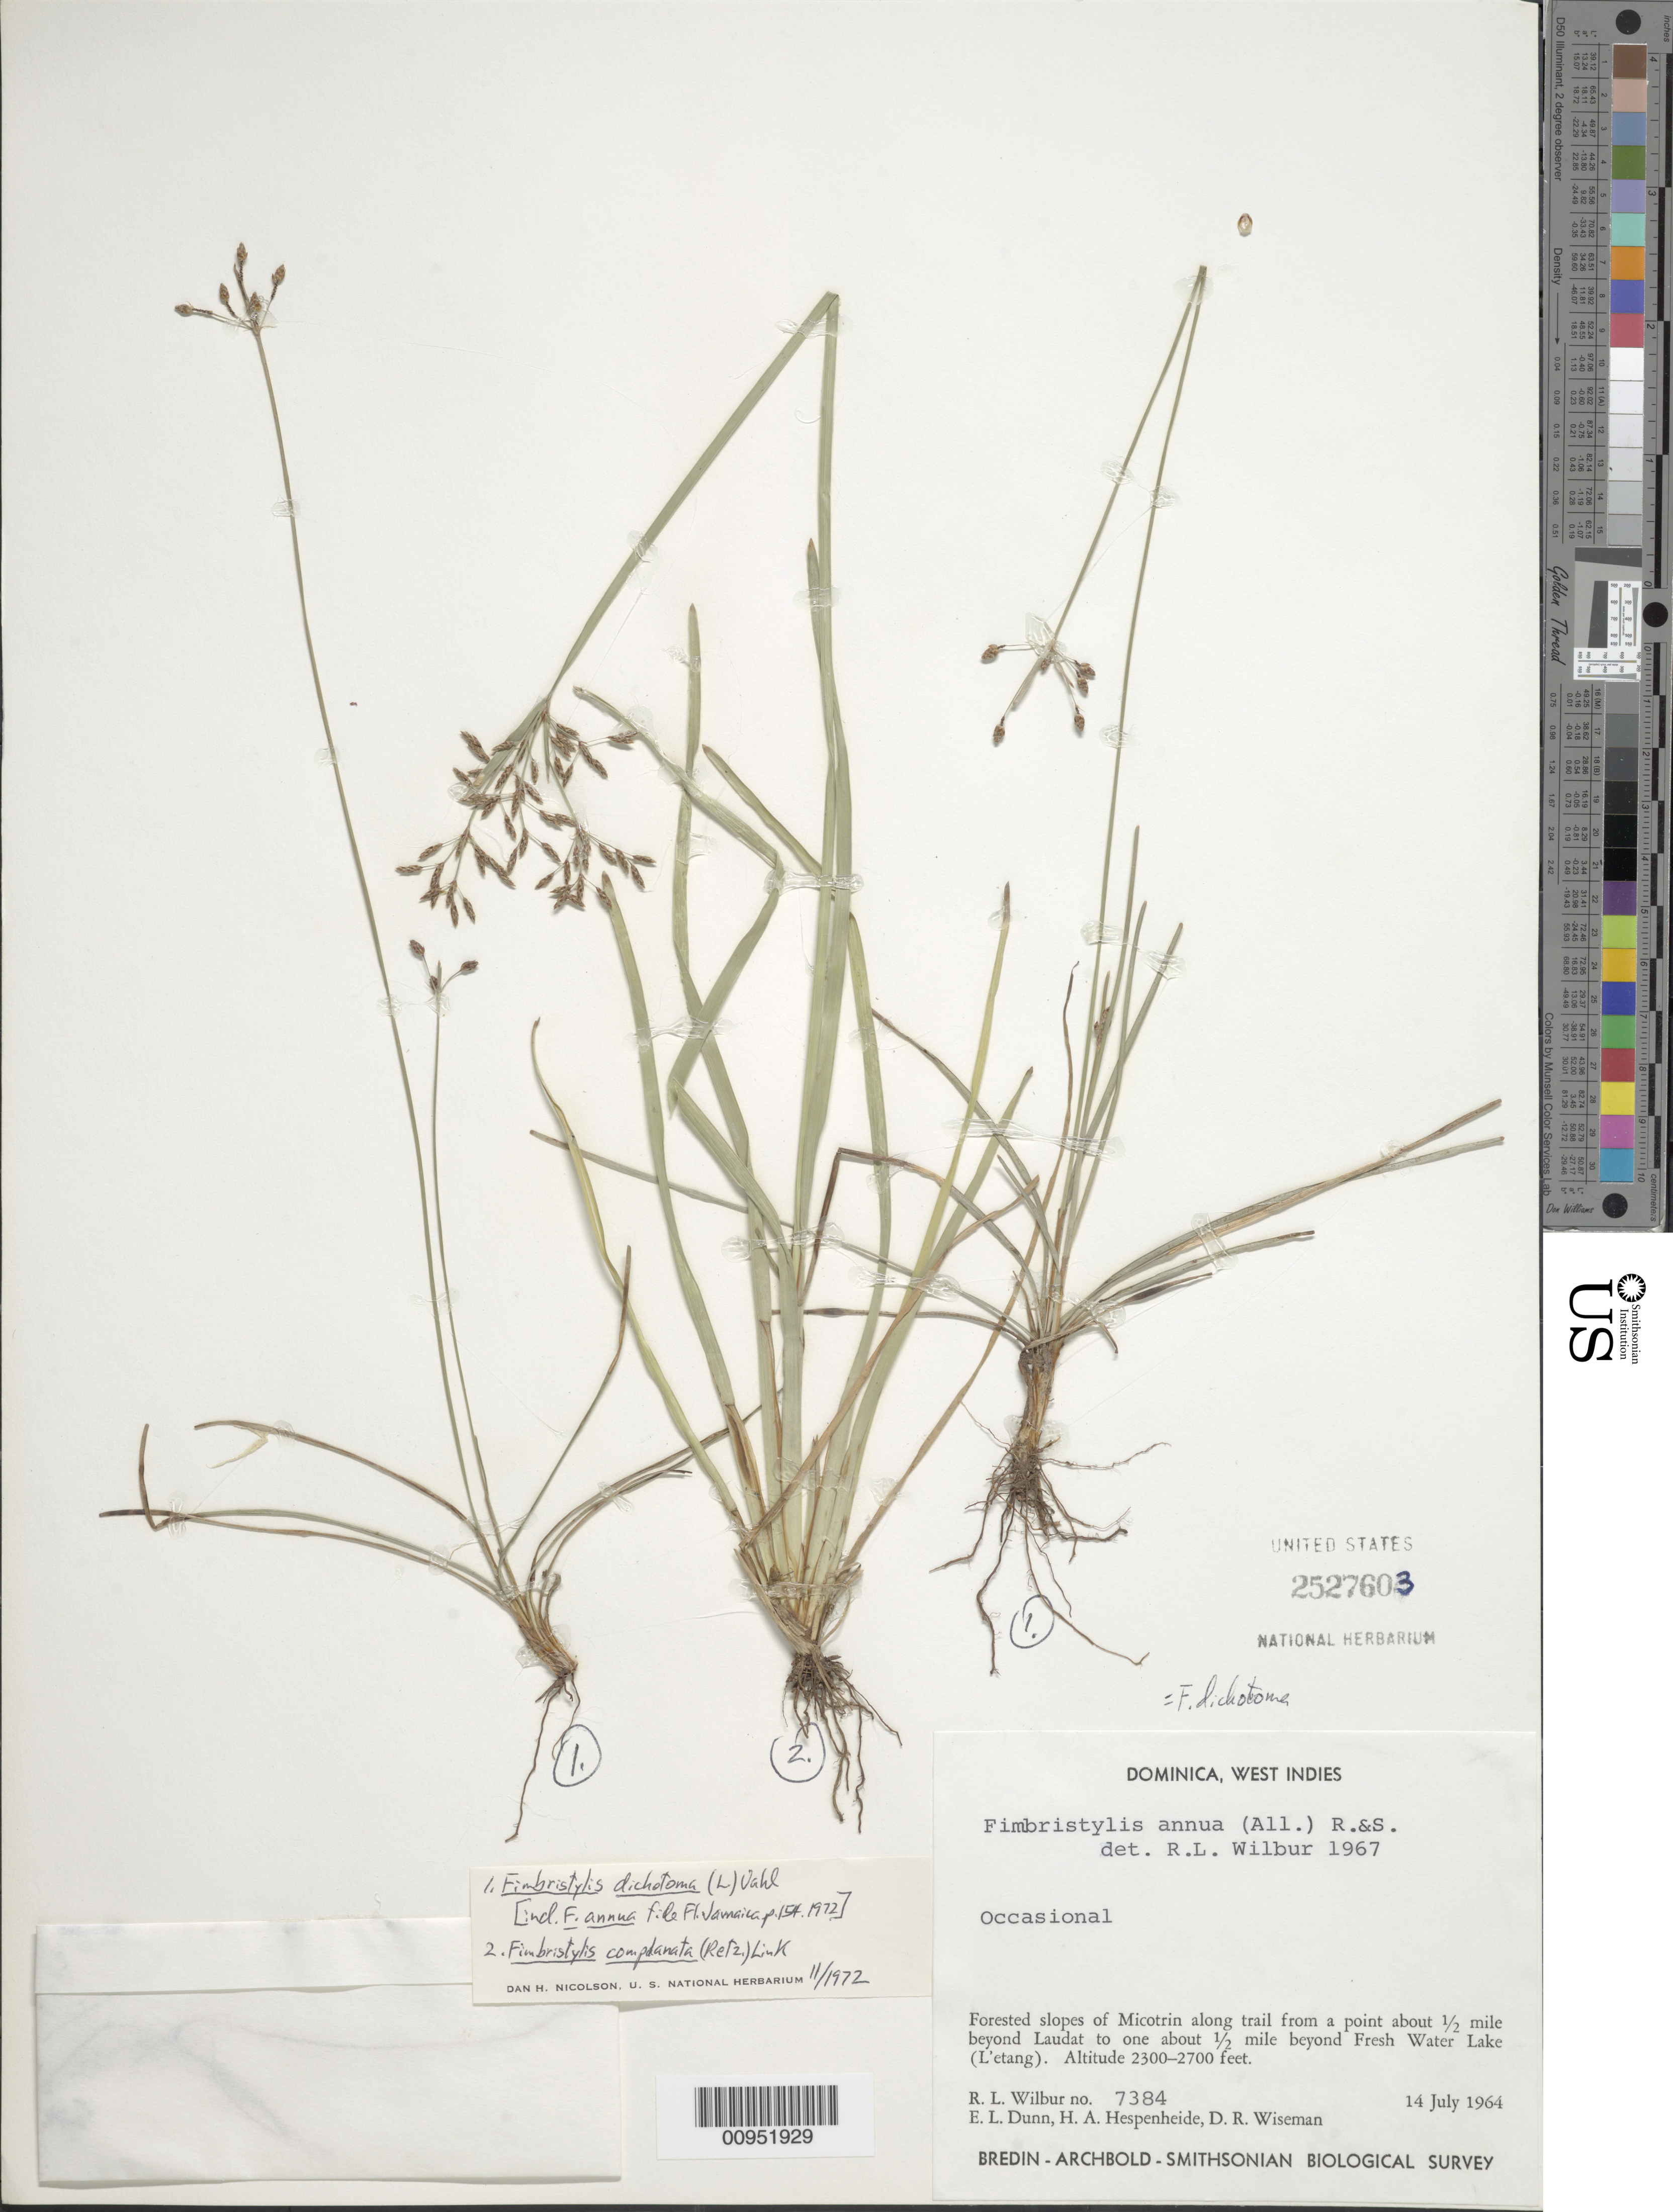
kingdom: Plantae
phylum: Tracheophyta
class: Liliopsida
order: Poales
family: Cyperaceae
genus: Fimbristylis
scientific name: Fimbristylis complanata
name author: (Retz.) Link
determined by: Nicolson, Dan H.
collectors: R. L. Wilbur, E. Dunn, H. A. Hespenheide & D. R. Wiseman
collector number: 7384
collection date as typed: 14 Jul 1964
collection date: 1964-07-14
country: Dominica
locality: Forested slopes of Micotrin along trail from a point about 1/2 mile beyond Laudat to one about 1/2 mile beyond Fresh Water lake (L'etang)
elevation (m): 701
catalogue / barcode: US 2527603